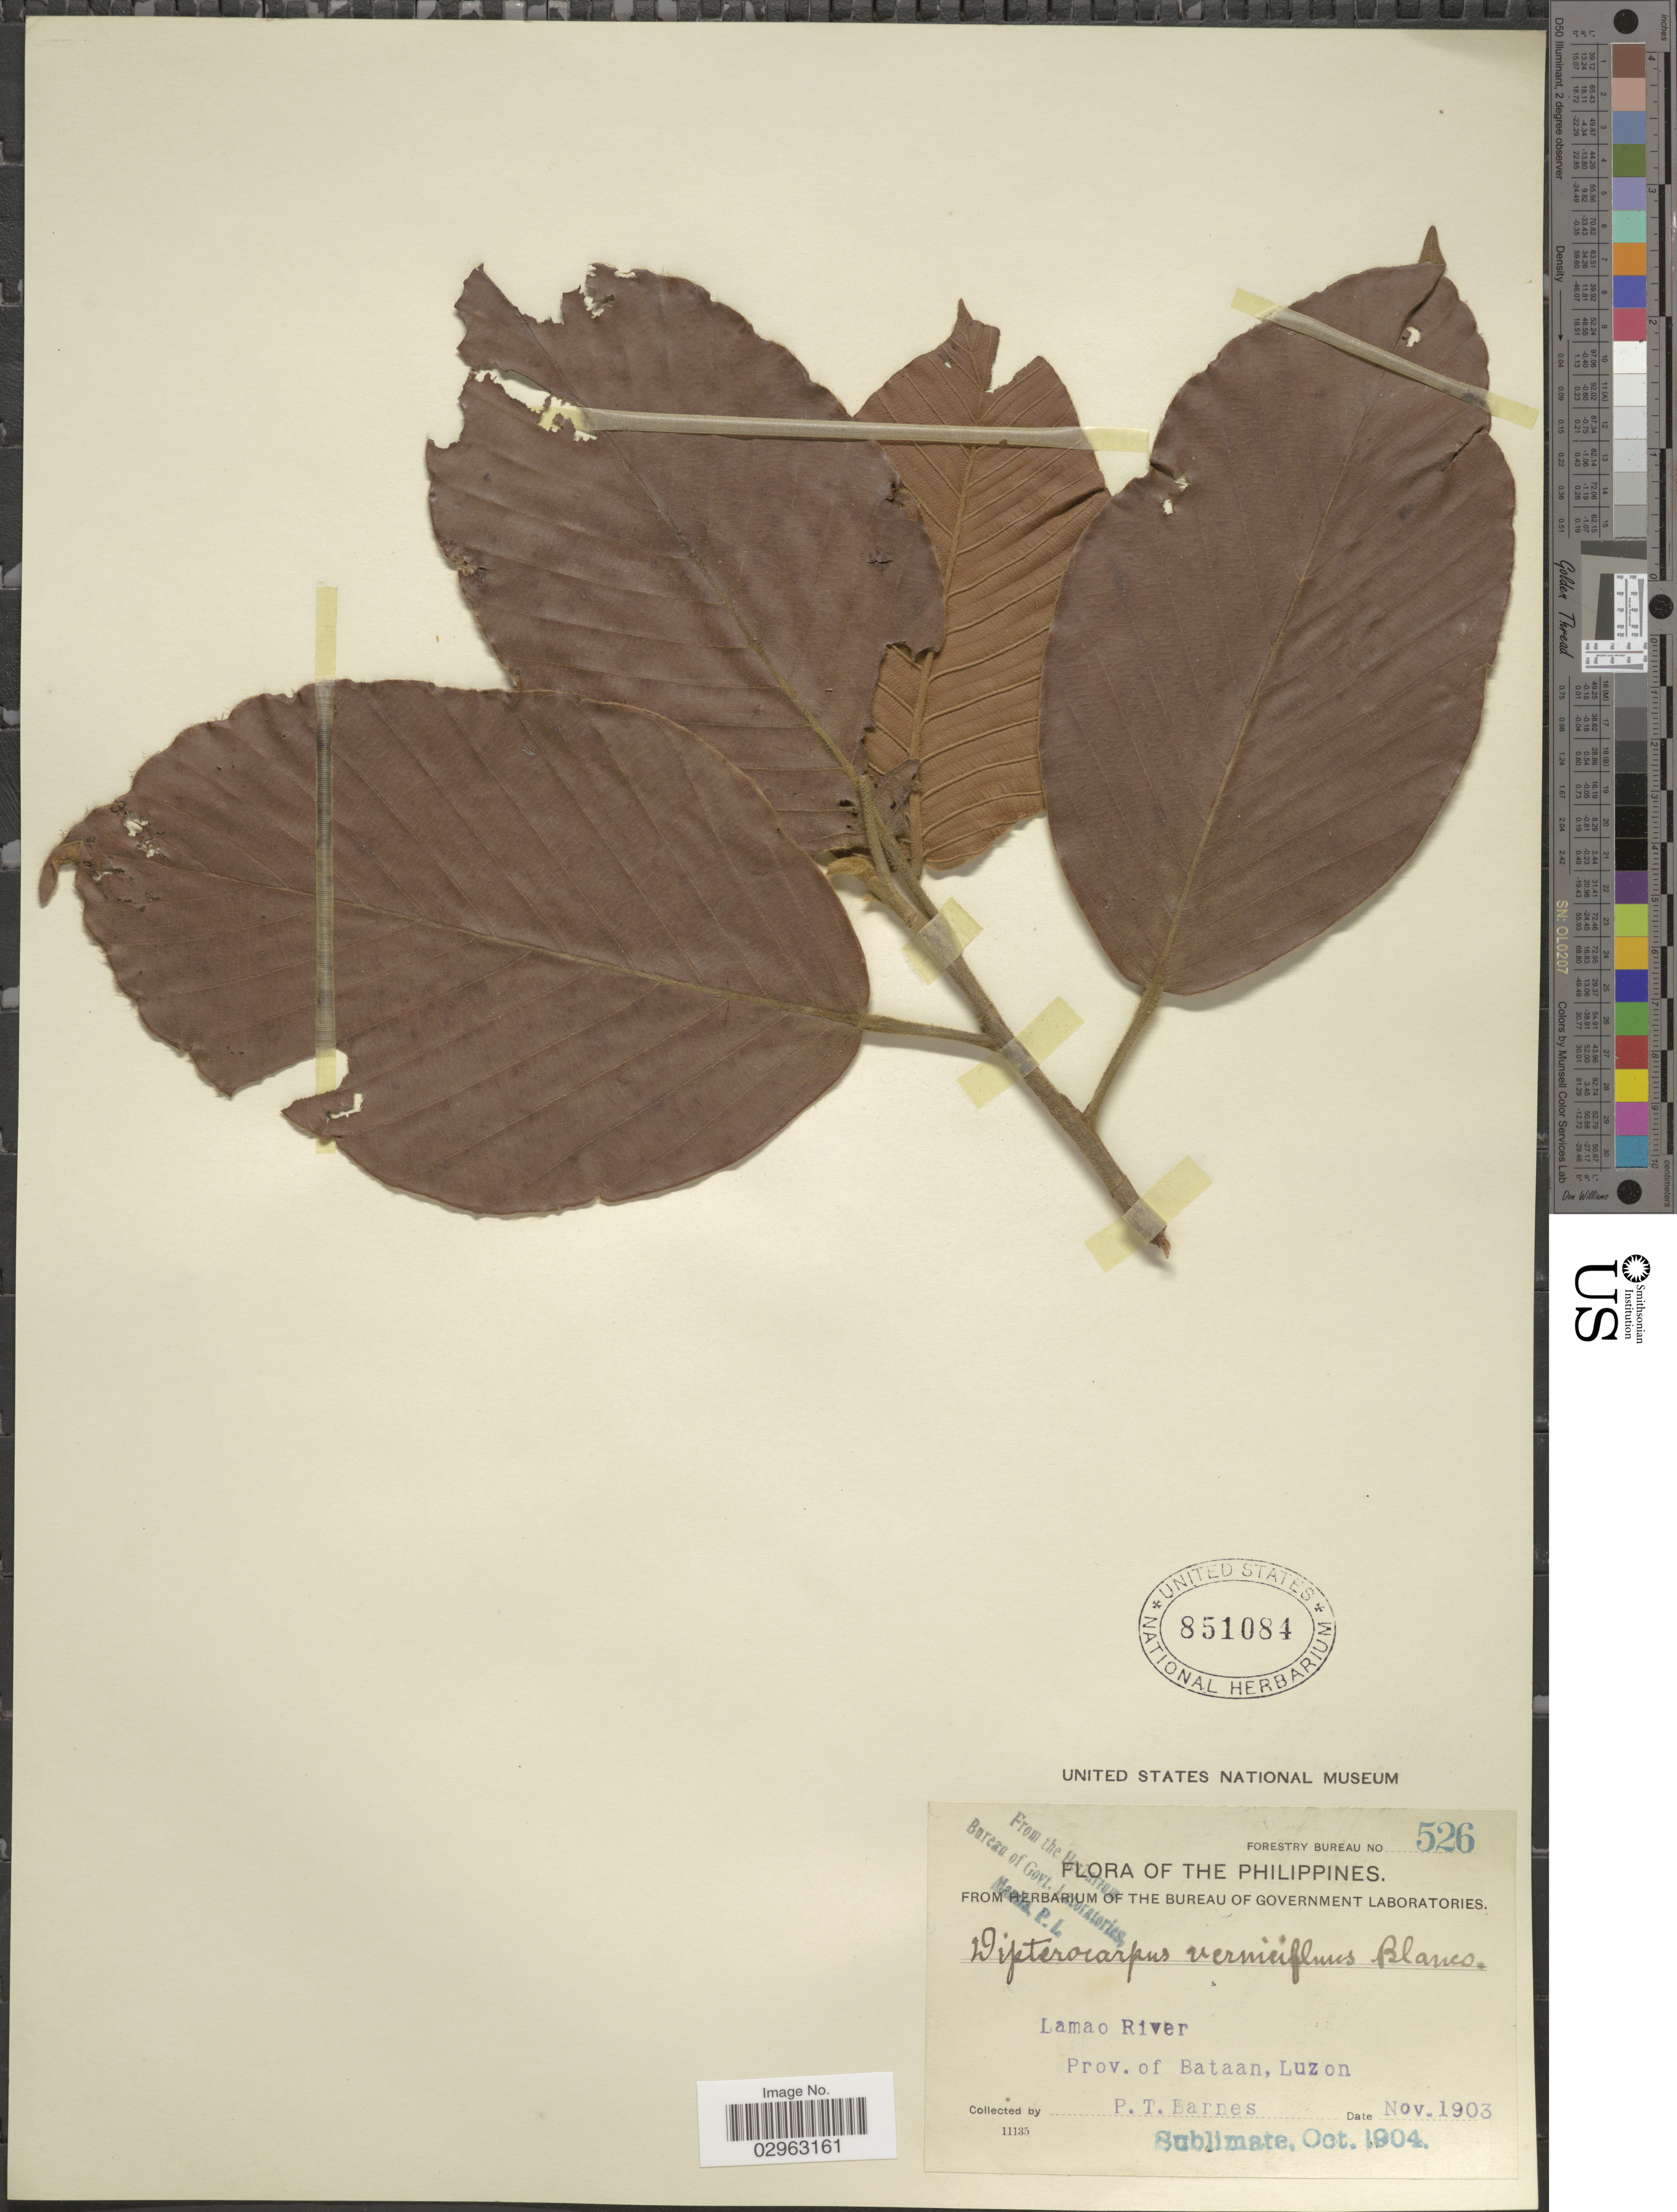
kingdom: Plantae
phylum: Tracheophyta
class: Magnoliopsida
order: Malvales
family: Dipterocarpaceae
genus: Dipterocarpus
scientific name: Dipterocarpus vernicifluus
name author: Blanco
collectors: P. Barnes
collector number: Forestry Bureau 526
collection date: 1903-11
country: Philippines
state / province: Central Luzon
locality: Lamao River, Prov. of Bataan, Luzon.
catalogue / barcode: US 851084